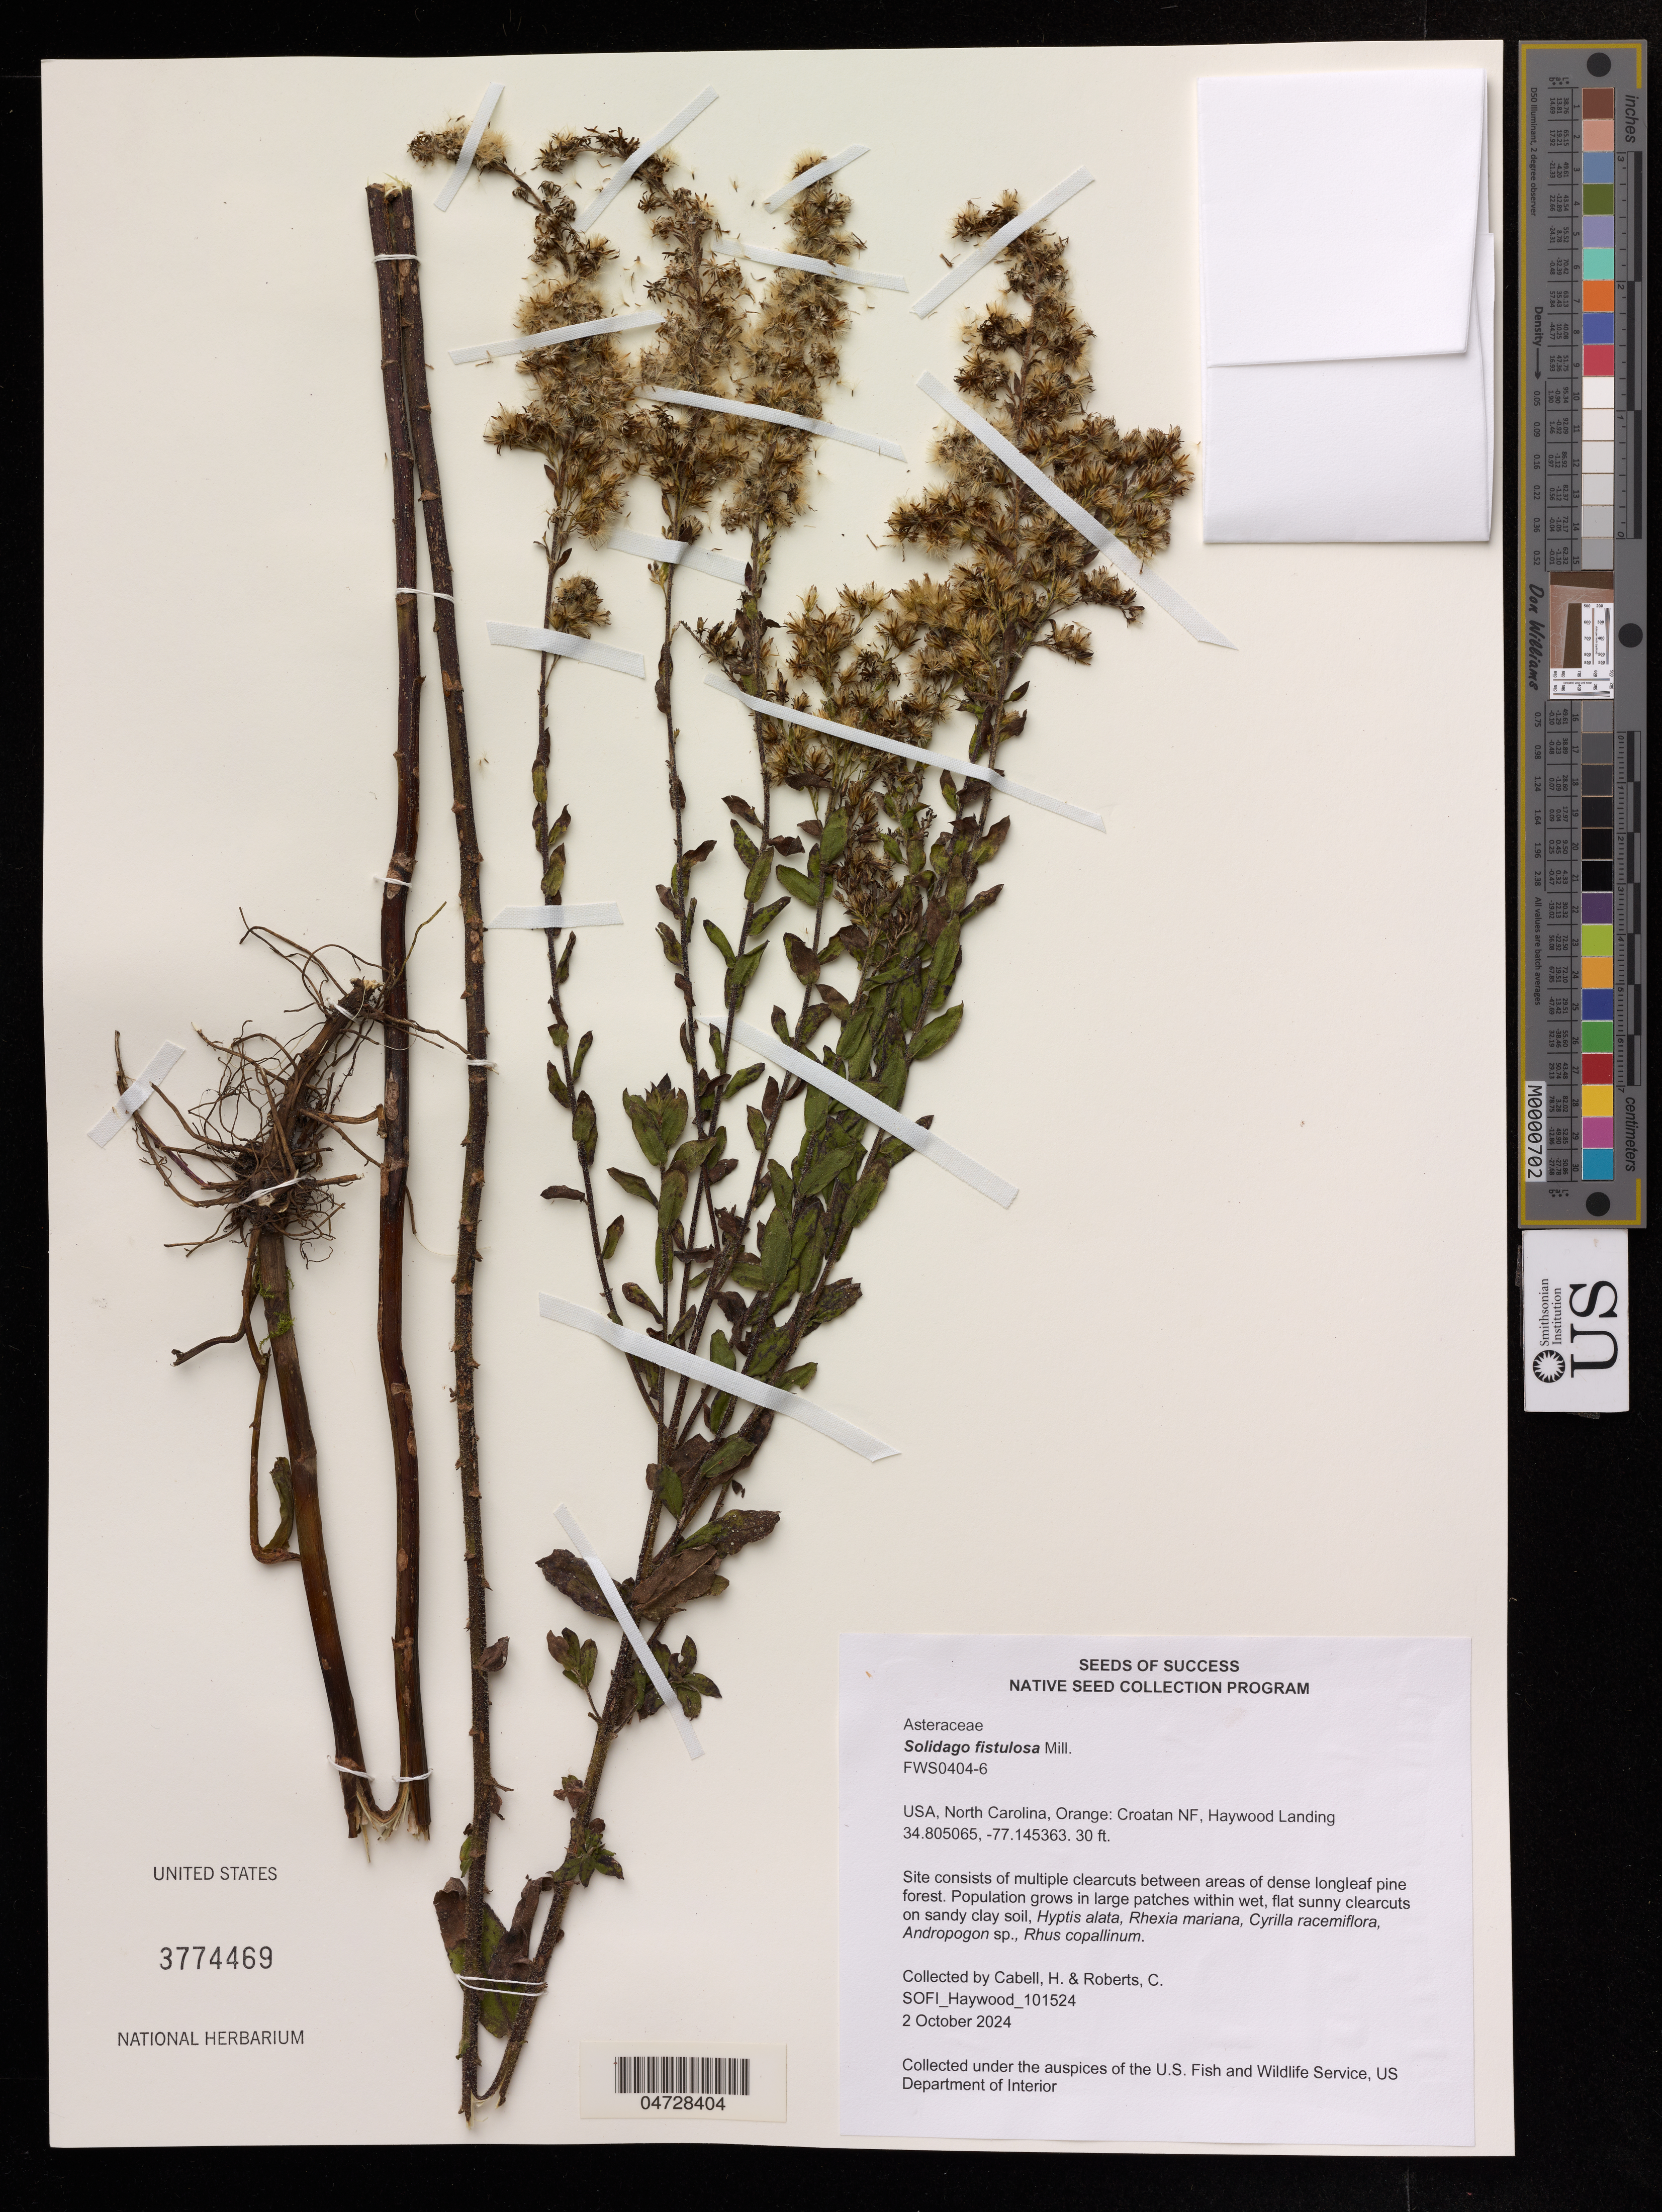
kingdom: Plantae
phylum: Tracheophyta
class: Magnoliopsida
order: Asterales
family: Asteraceae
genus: Solidago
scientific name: Solidago fistulosa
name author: Mill.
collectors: H. Cabell & C. Roberts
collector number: SOFI-Haywood_101524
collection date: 2024-10-02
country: United States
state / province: North Carolina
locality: Orange: Croatan NF, Haywood Landing.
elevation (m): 9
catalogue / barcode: US 3774469